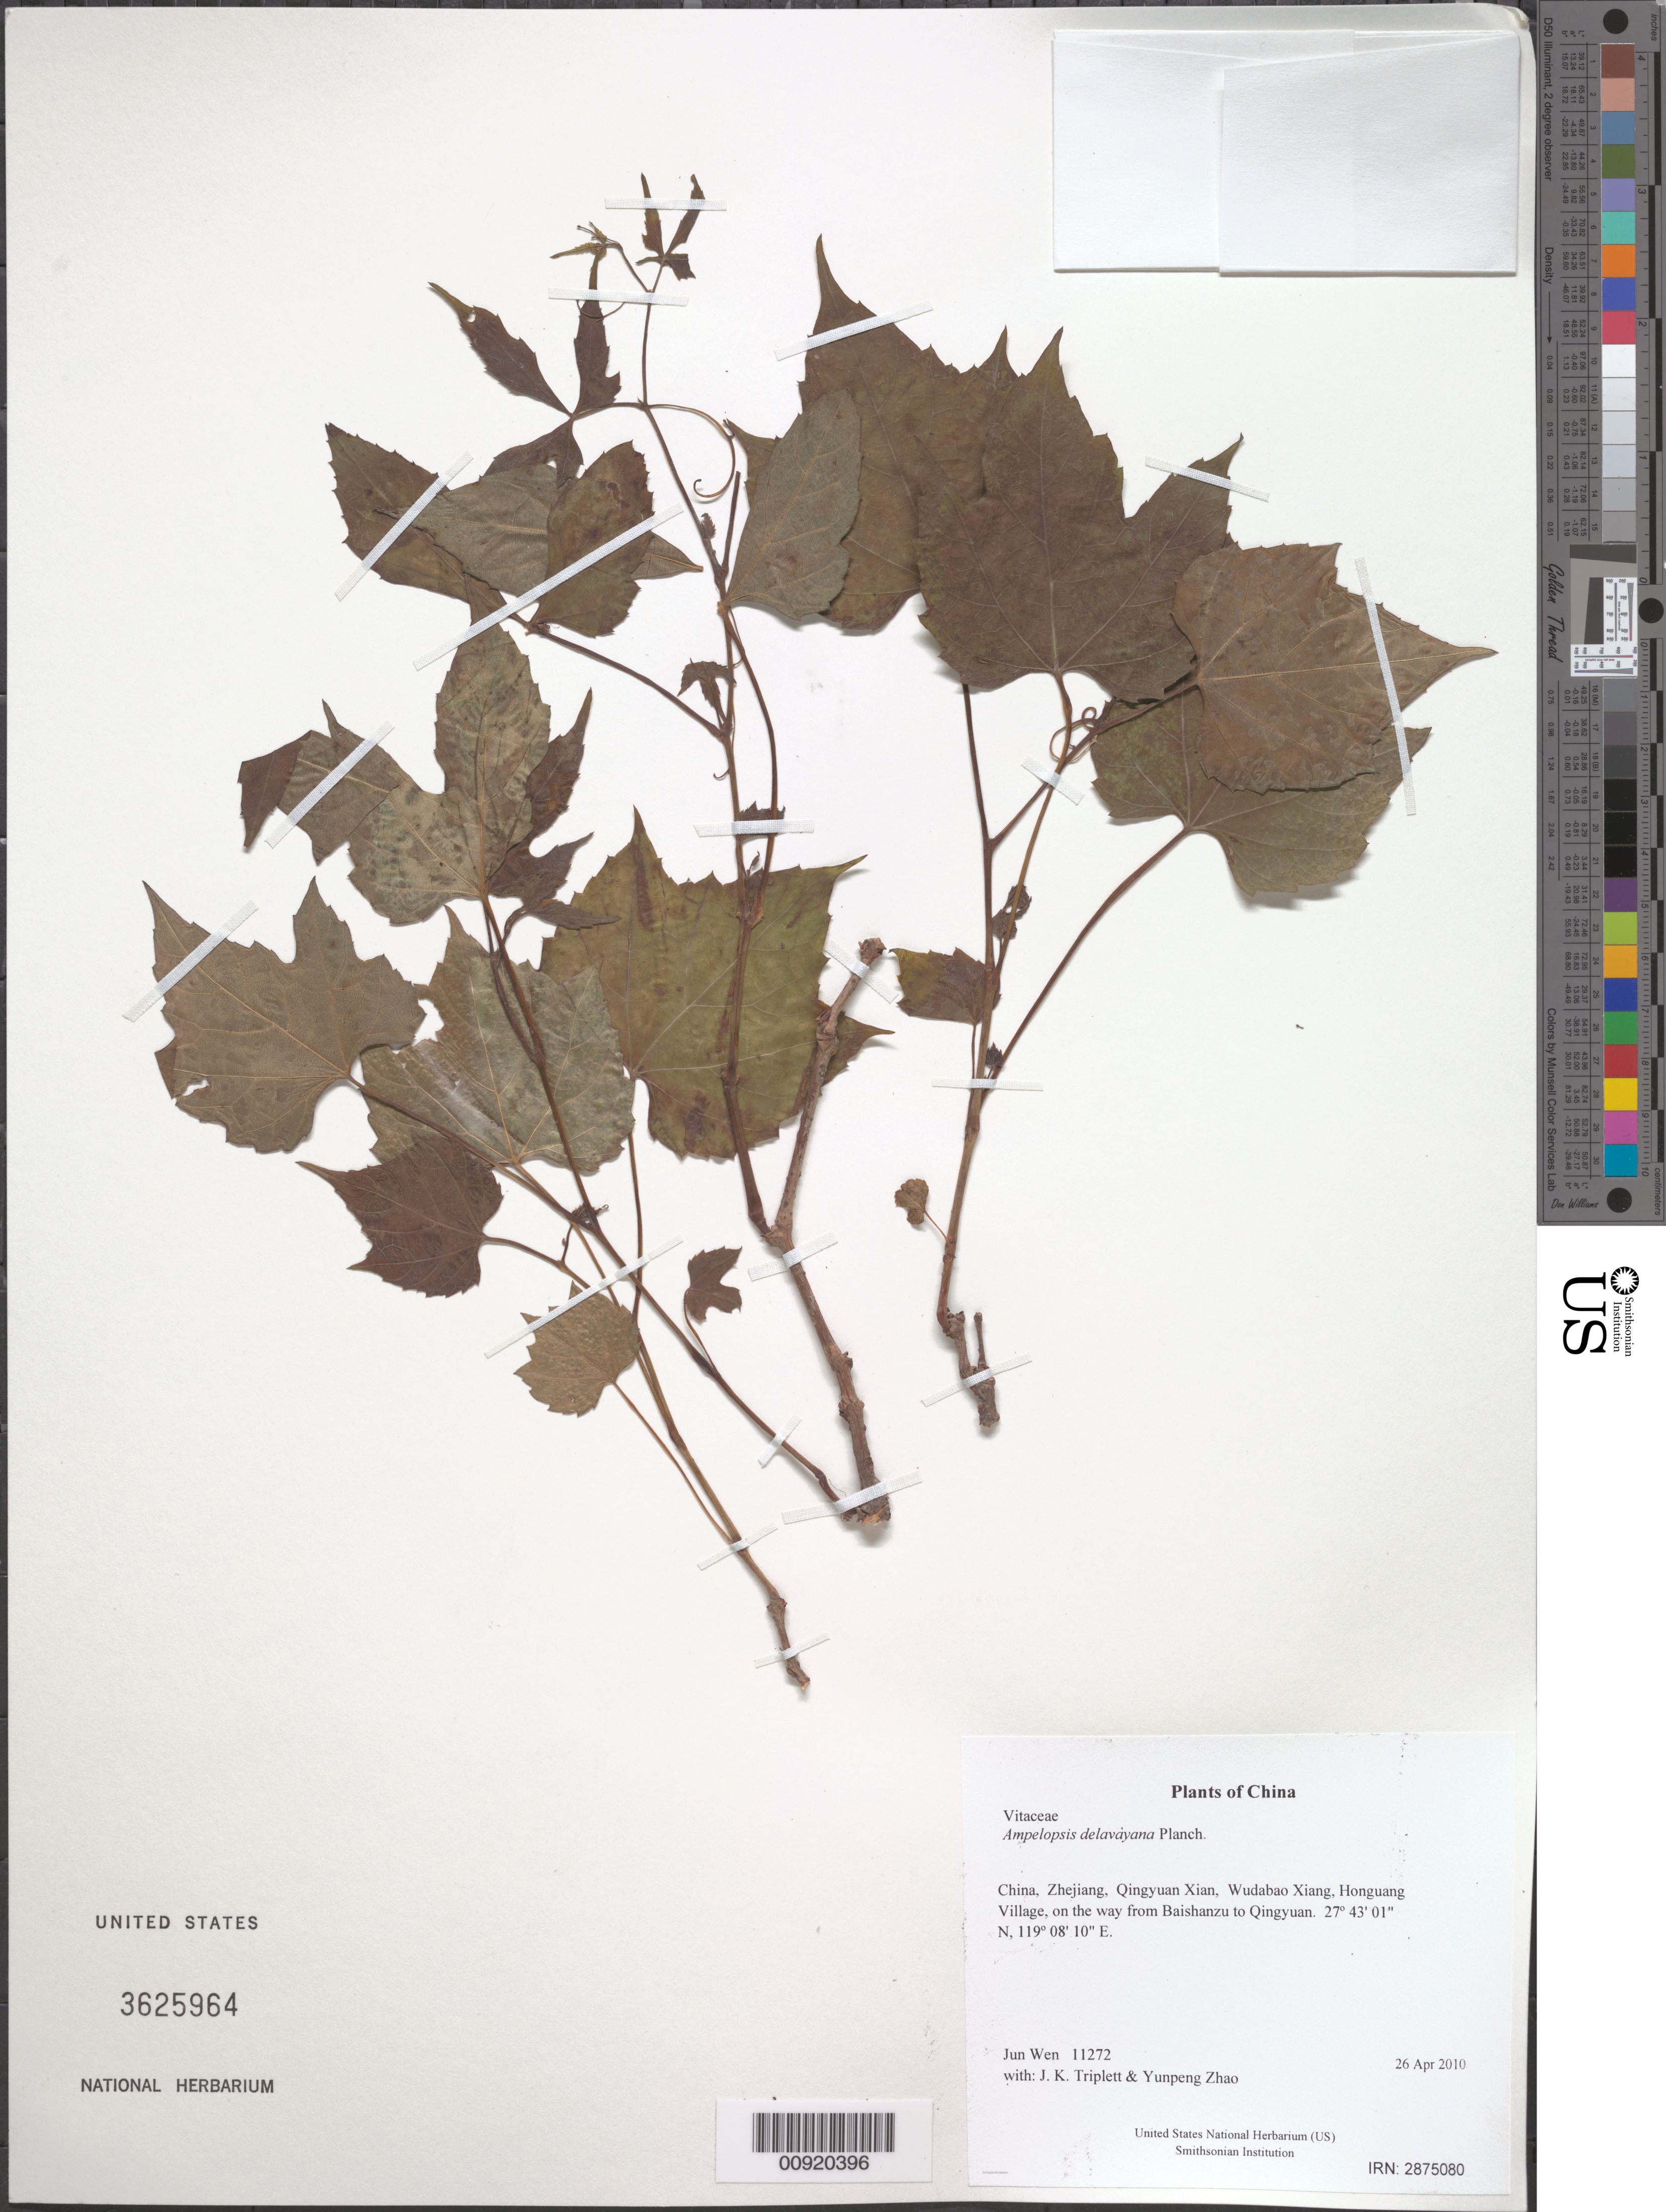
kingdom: Plantae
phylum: Tracheophyta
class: Magnoliopsida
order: Vitales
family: Vitaceae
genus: Ampelopsis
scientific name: Ampelopsis delavayana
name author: Planch.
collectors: J. Wen, J. K. Triplett & Yunpeng Zhao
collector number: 11272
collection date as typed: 26 Apr 2010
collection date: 2010-04-26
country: China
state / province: Zhejiang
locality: Qingyuan Xian, Wudabao Xiang, Honguang Village, on the way from Baishanzu to Qingyuan.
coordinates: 27 43.016 N, 119 08.169 E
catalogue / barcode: US 3625964